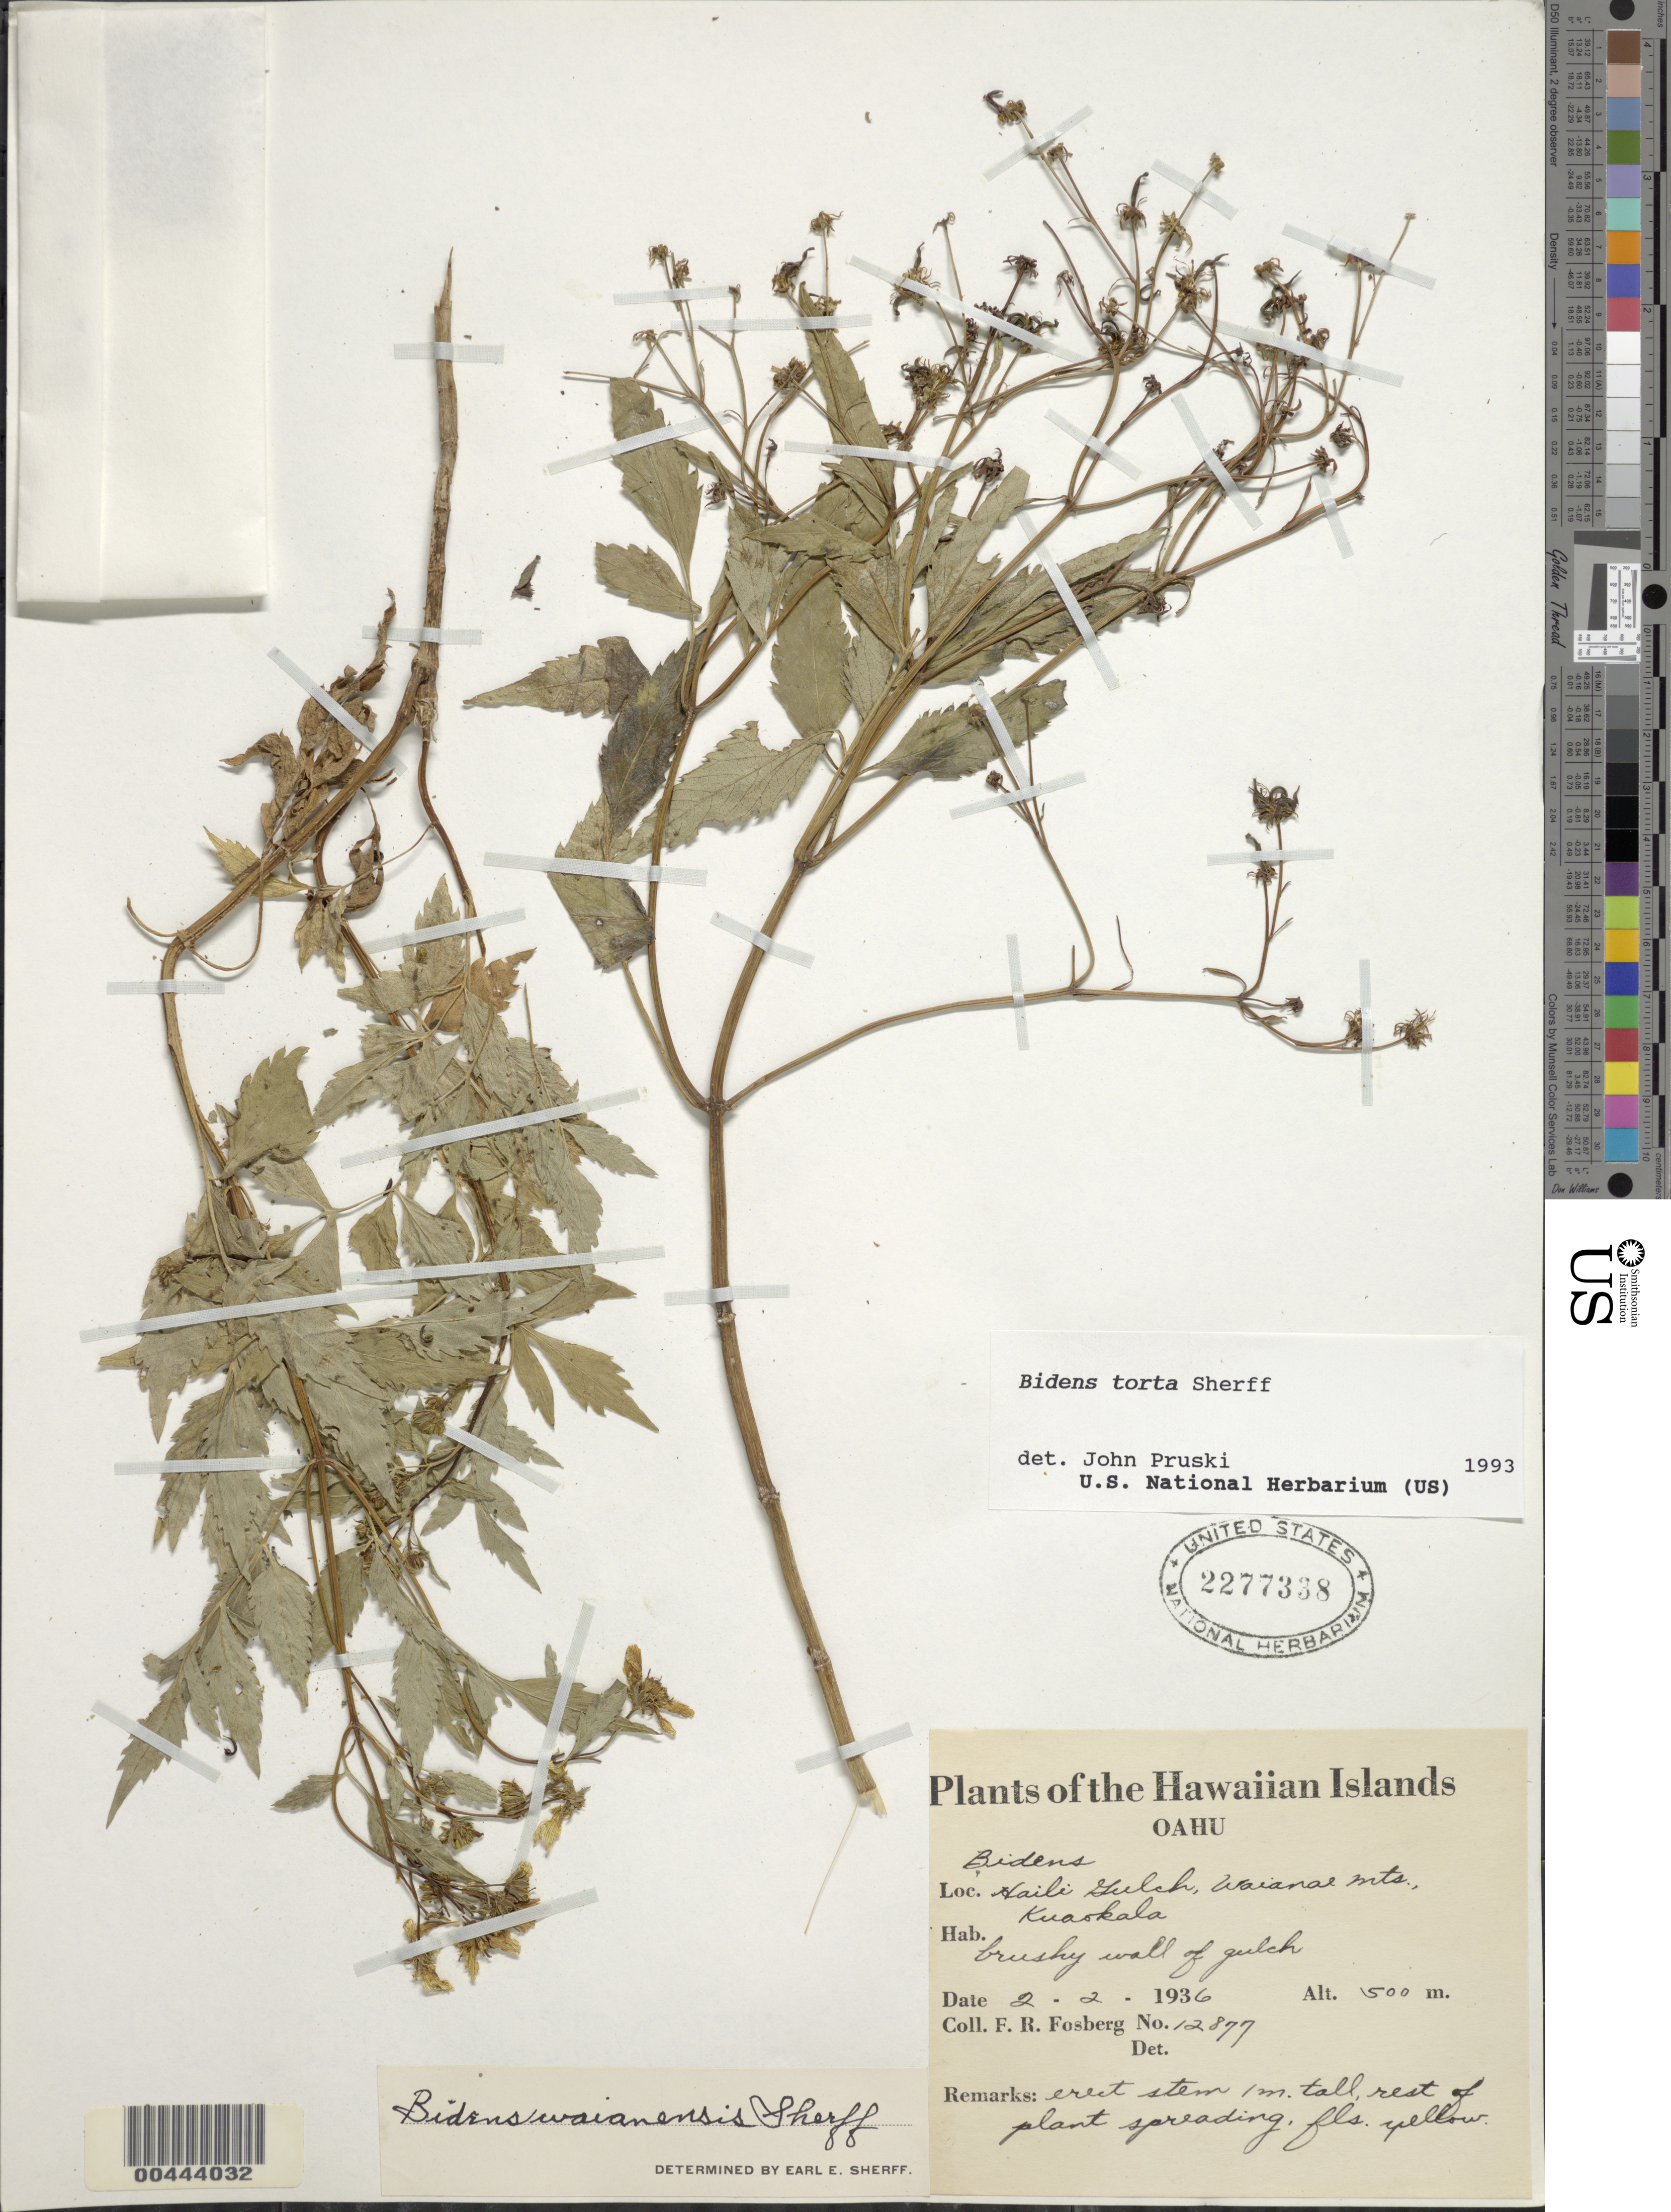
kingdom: Plantae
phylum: Tracheophyta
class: Magnoliopsida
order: Asterales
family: Asteraceae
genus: Bidens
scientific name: Bidens torta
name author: Sherff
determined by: Pruski, J. F.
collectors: F. R. Fosberg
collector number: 12877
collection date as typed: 2 Feb 1936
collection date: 1936-02-02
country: United States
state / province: Hawaii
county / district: Honolulu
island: Oahu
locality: Haili Gulch, Waianae Mountains, Kuaokala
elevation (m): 500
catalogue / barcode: US 2277338